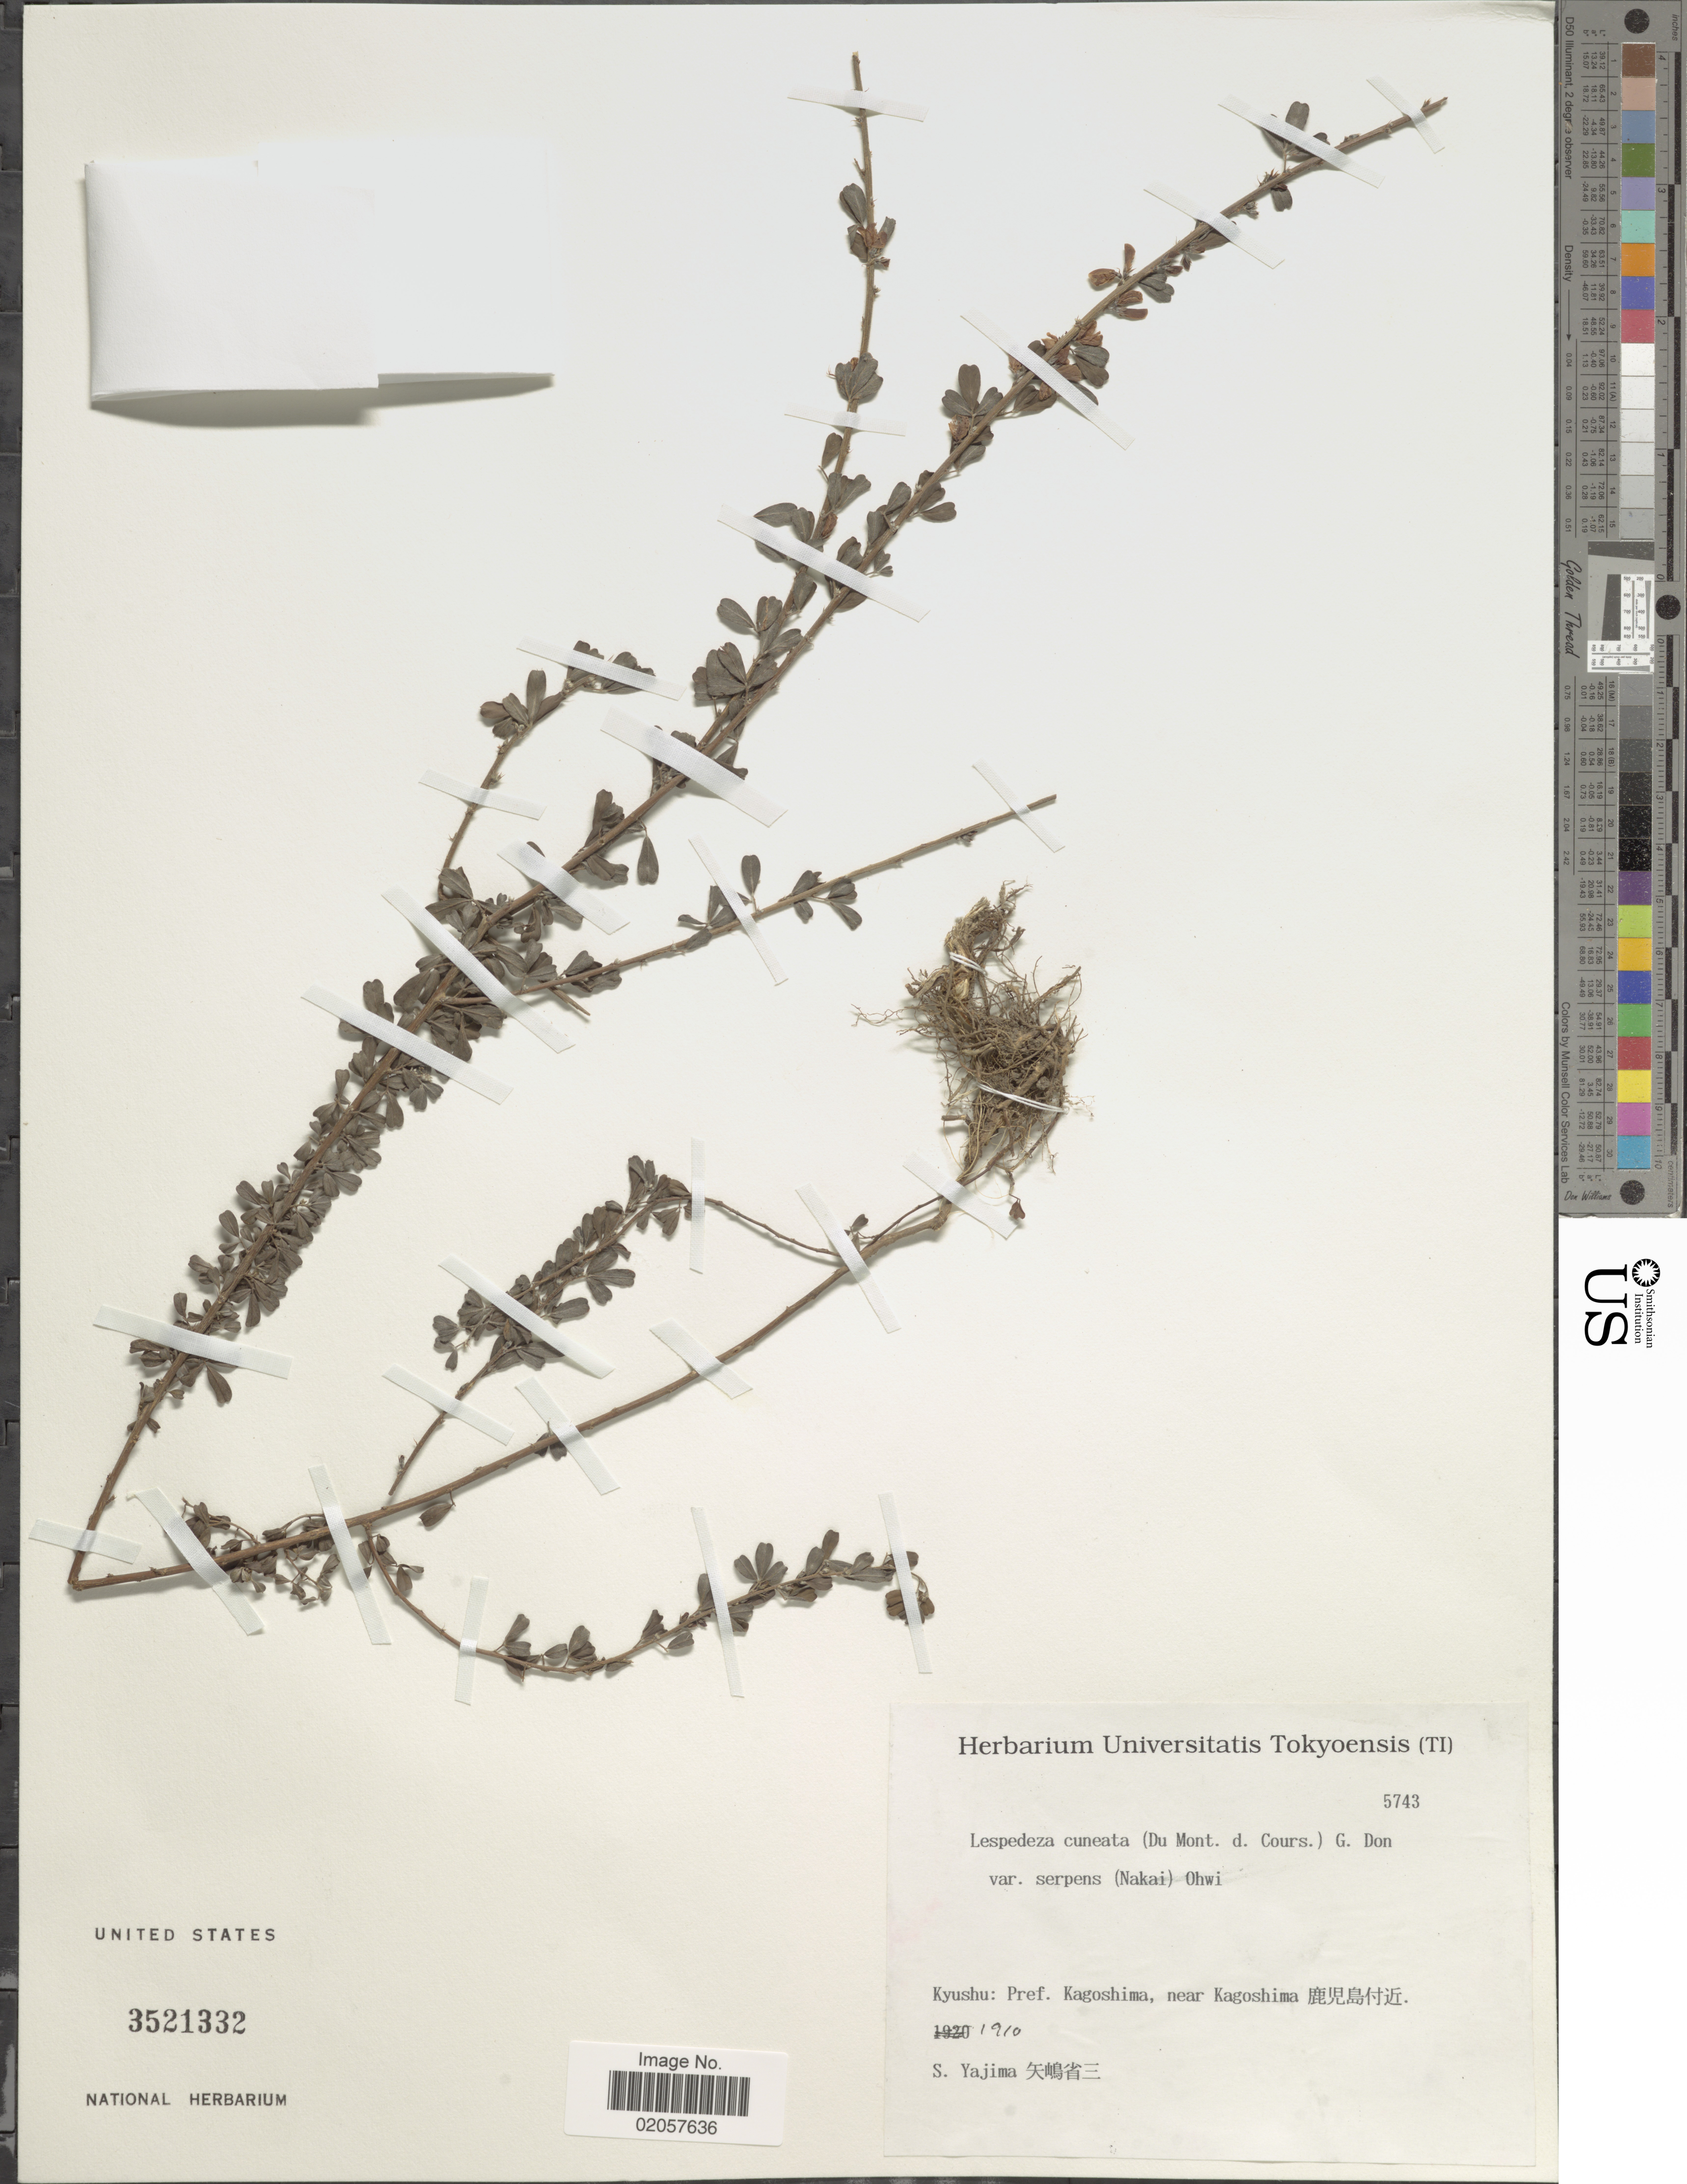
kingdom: Plantae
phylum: Tracheophyta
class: Magnoliopsida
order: Fabales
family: Fabaceae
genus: Lespedeza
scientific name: Lespedeza cuneata var. serpens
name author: (Nakai) Ohwi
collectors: S. Yajima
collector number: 5743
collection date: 1910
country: Japan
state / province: Kagosima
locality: Kyushu: Pref. Kagoshima, near Kagoshima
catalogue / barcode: US 3521332